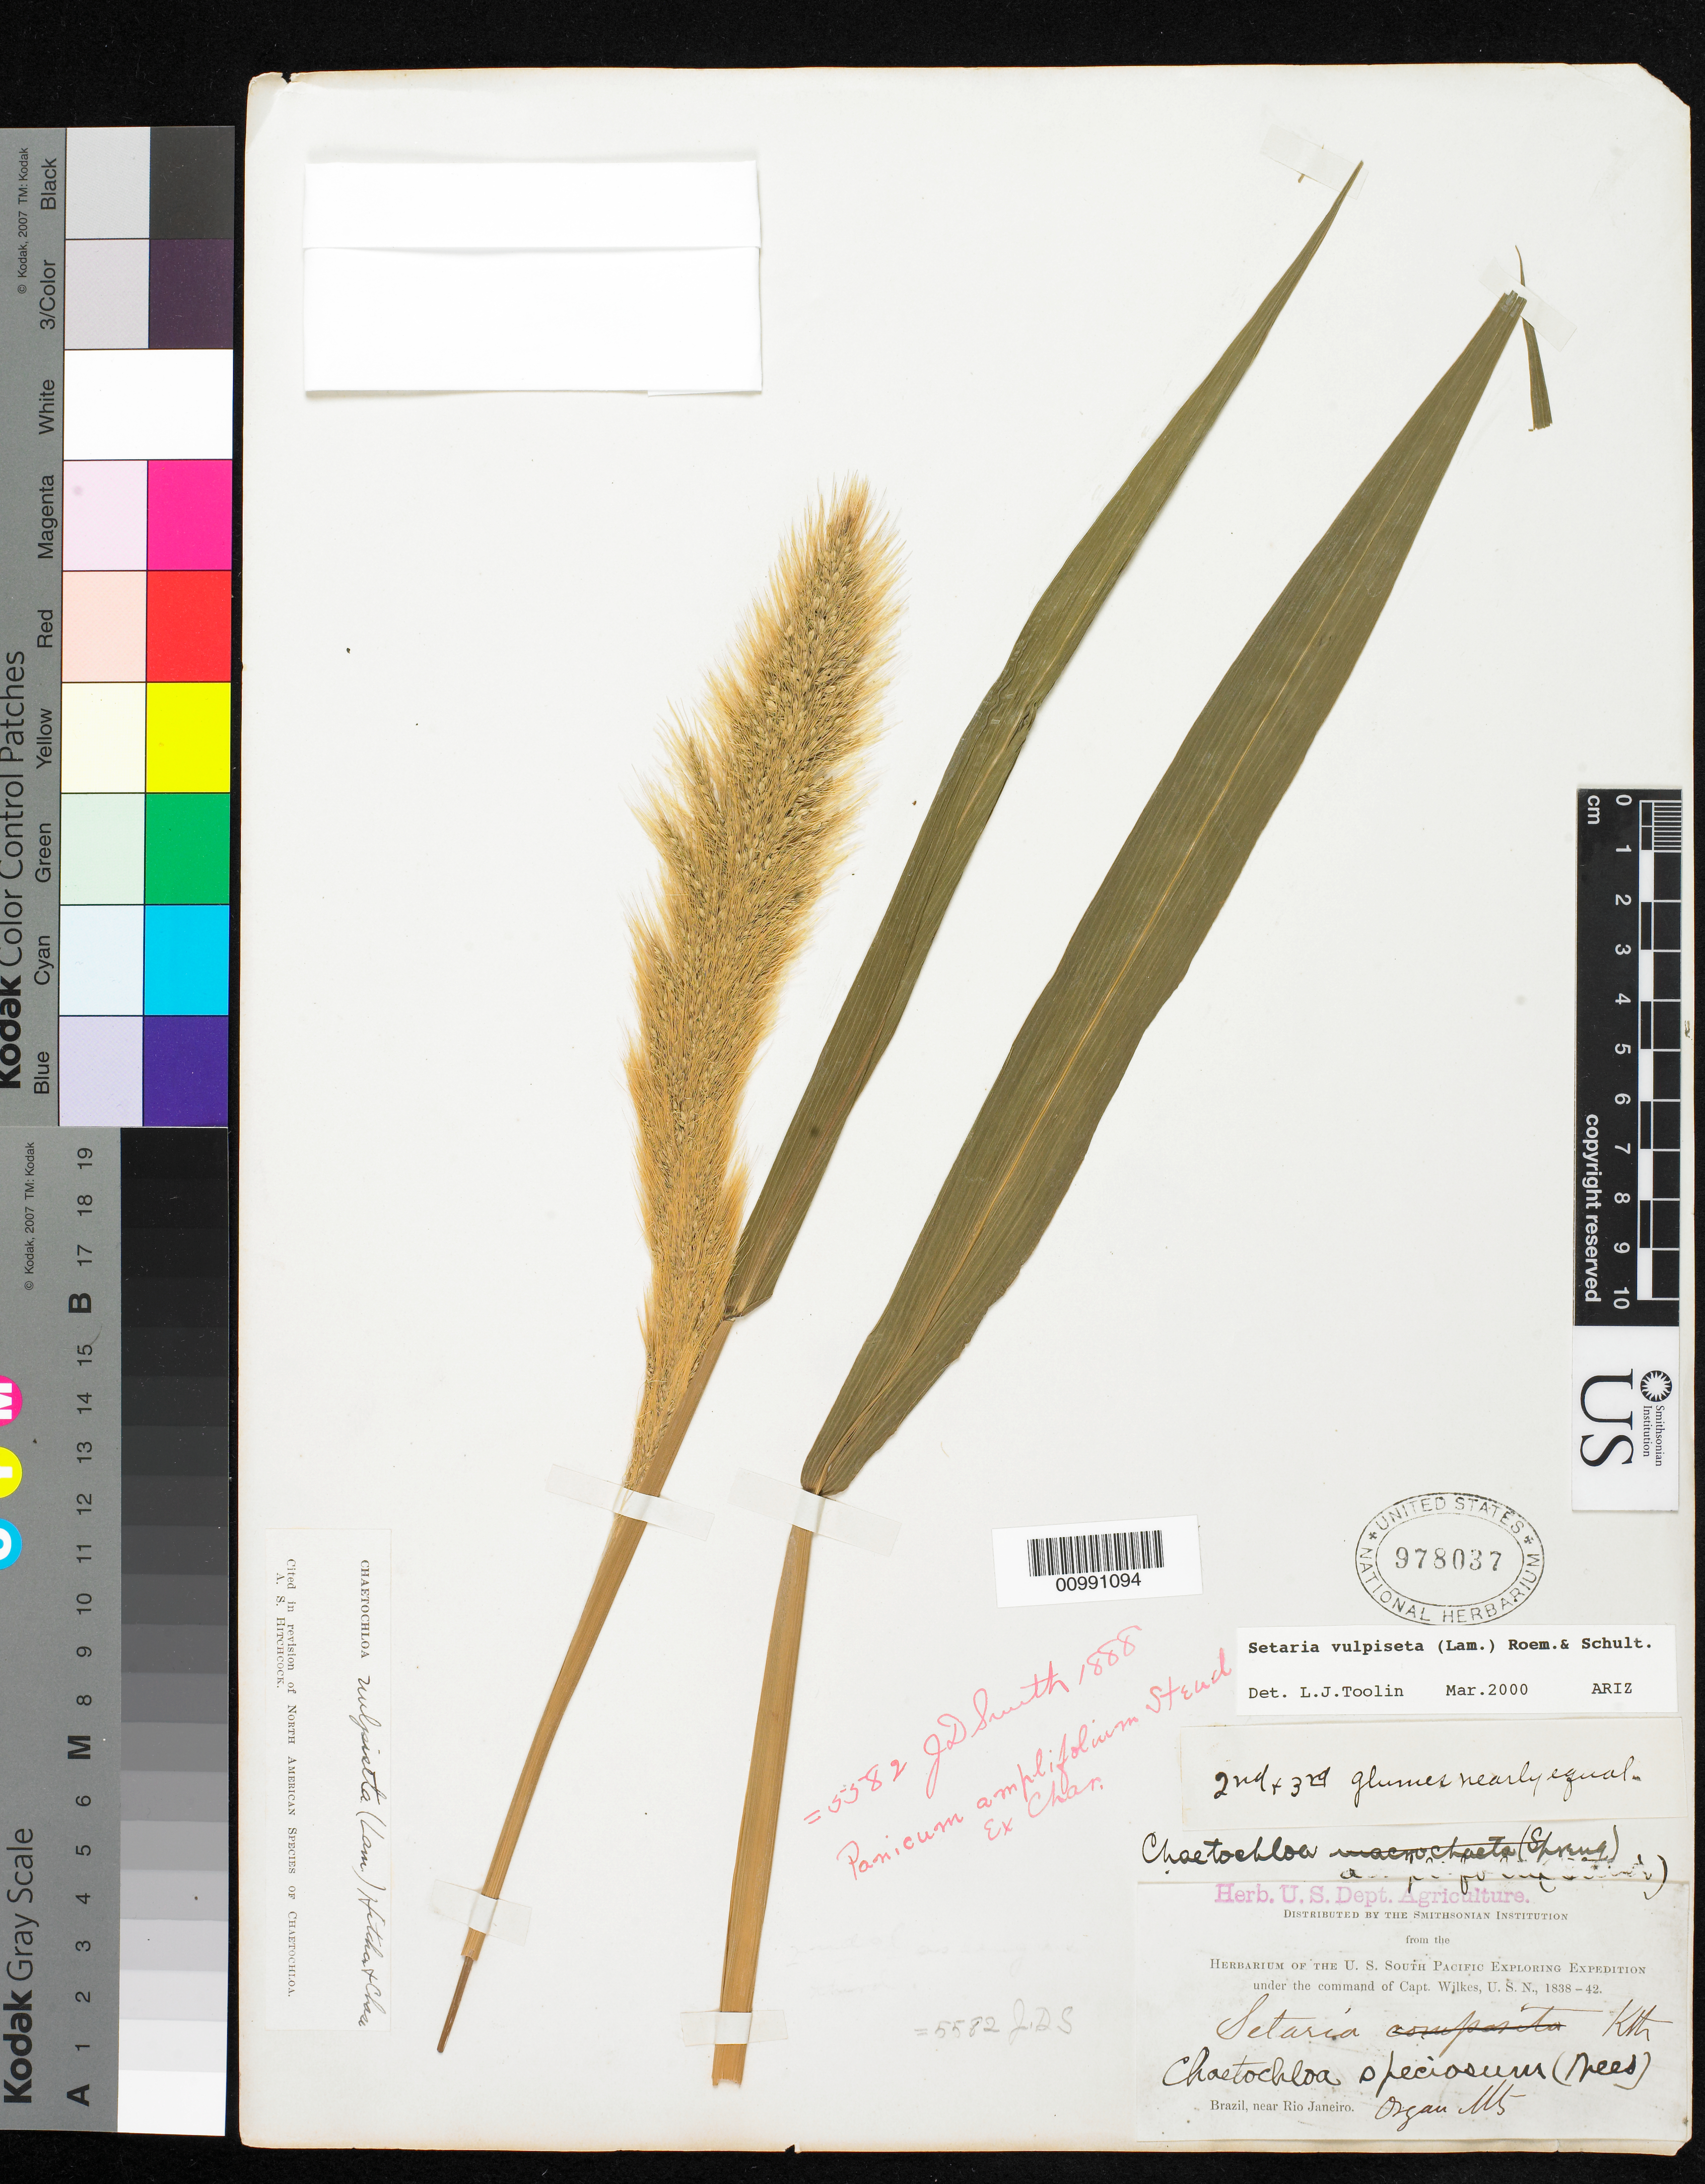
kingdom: Plantae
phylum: Tracheophyta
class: Liliopsida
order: Poales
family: Poaceae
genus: Setaria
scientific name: Setaria vulpiseta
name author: (Lam.) Roem. & Schult.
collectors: Wilkes Explor. Exped.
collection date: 1838/1842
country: Brazil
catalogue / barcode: US 978037